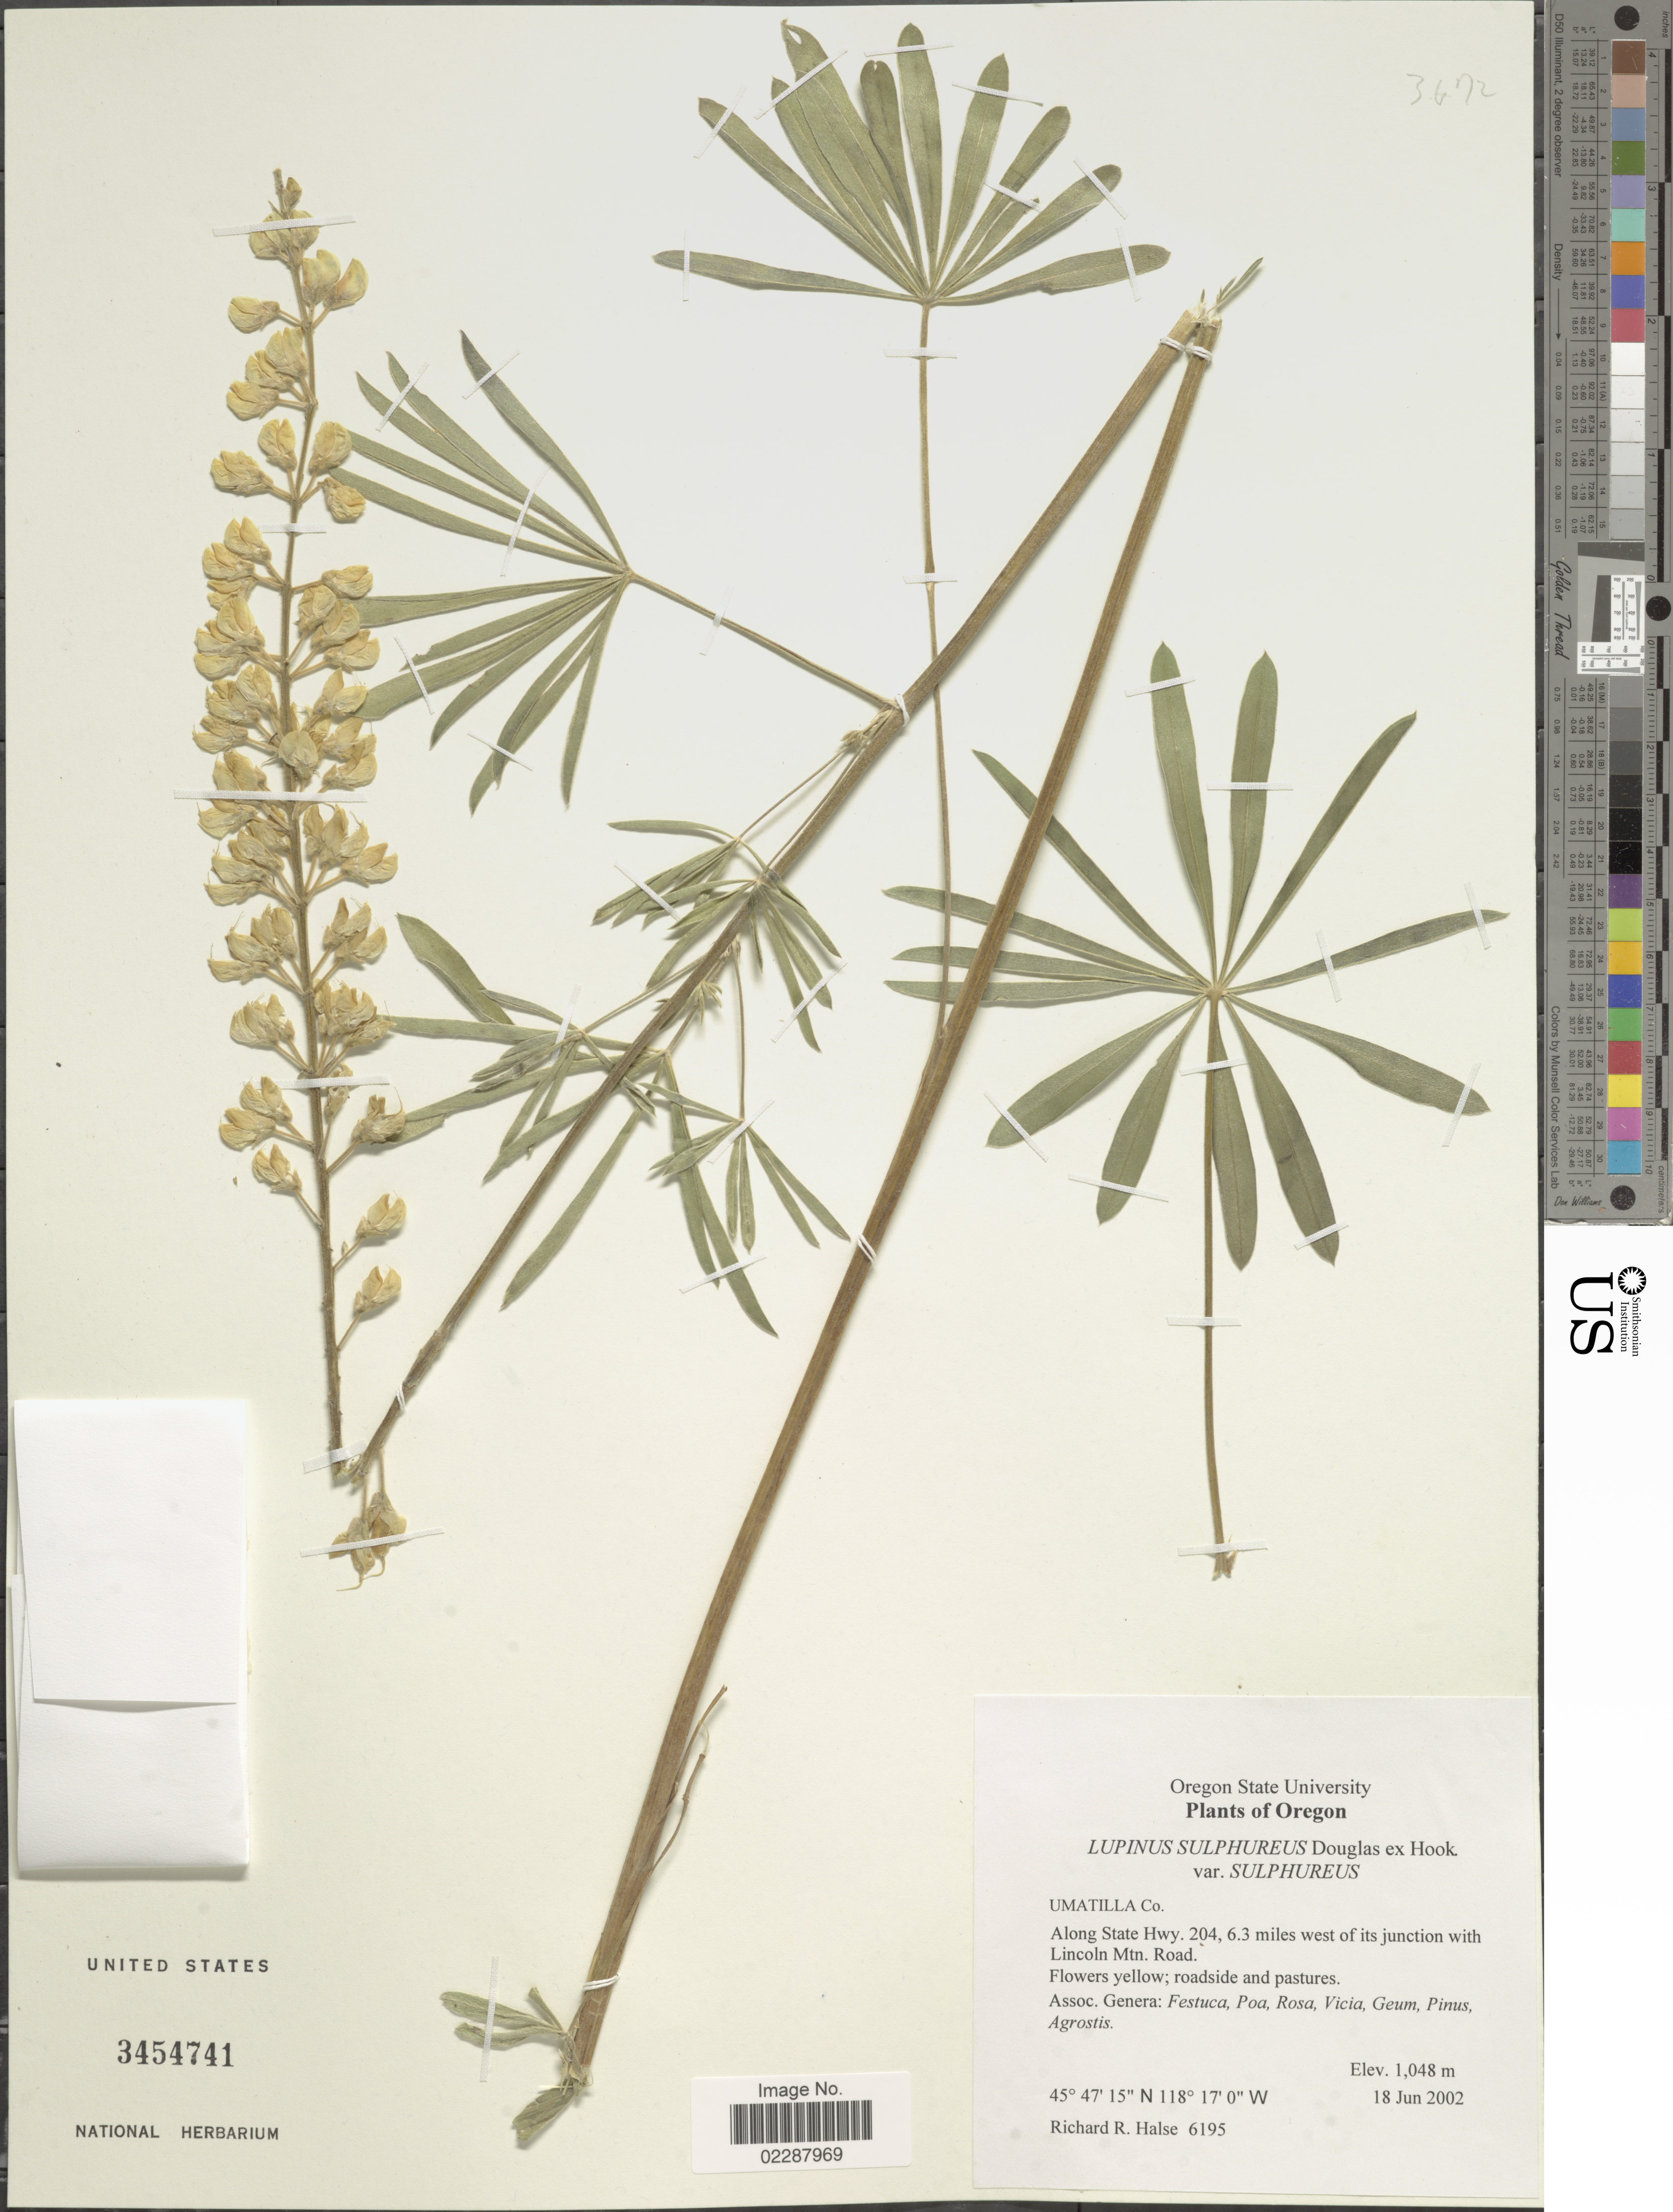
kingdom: Plantae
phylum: Tracheophyta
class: Magnoliopsida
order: Fabales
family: Fabaceae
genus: Lupinus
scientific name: Lupinus sulphureus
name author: Douglas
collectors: R. Halse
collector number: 6195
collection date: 2002-06-18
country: United States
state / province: Oregon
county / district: Lincoln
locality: Umatilla Co., Along state Hwy, 204, 6.3 miles west of its junction with Lincoln Mtn. Road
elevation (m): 1048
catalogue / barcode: US 3454741